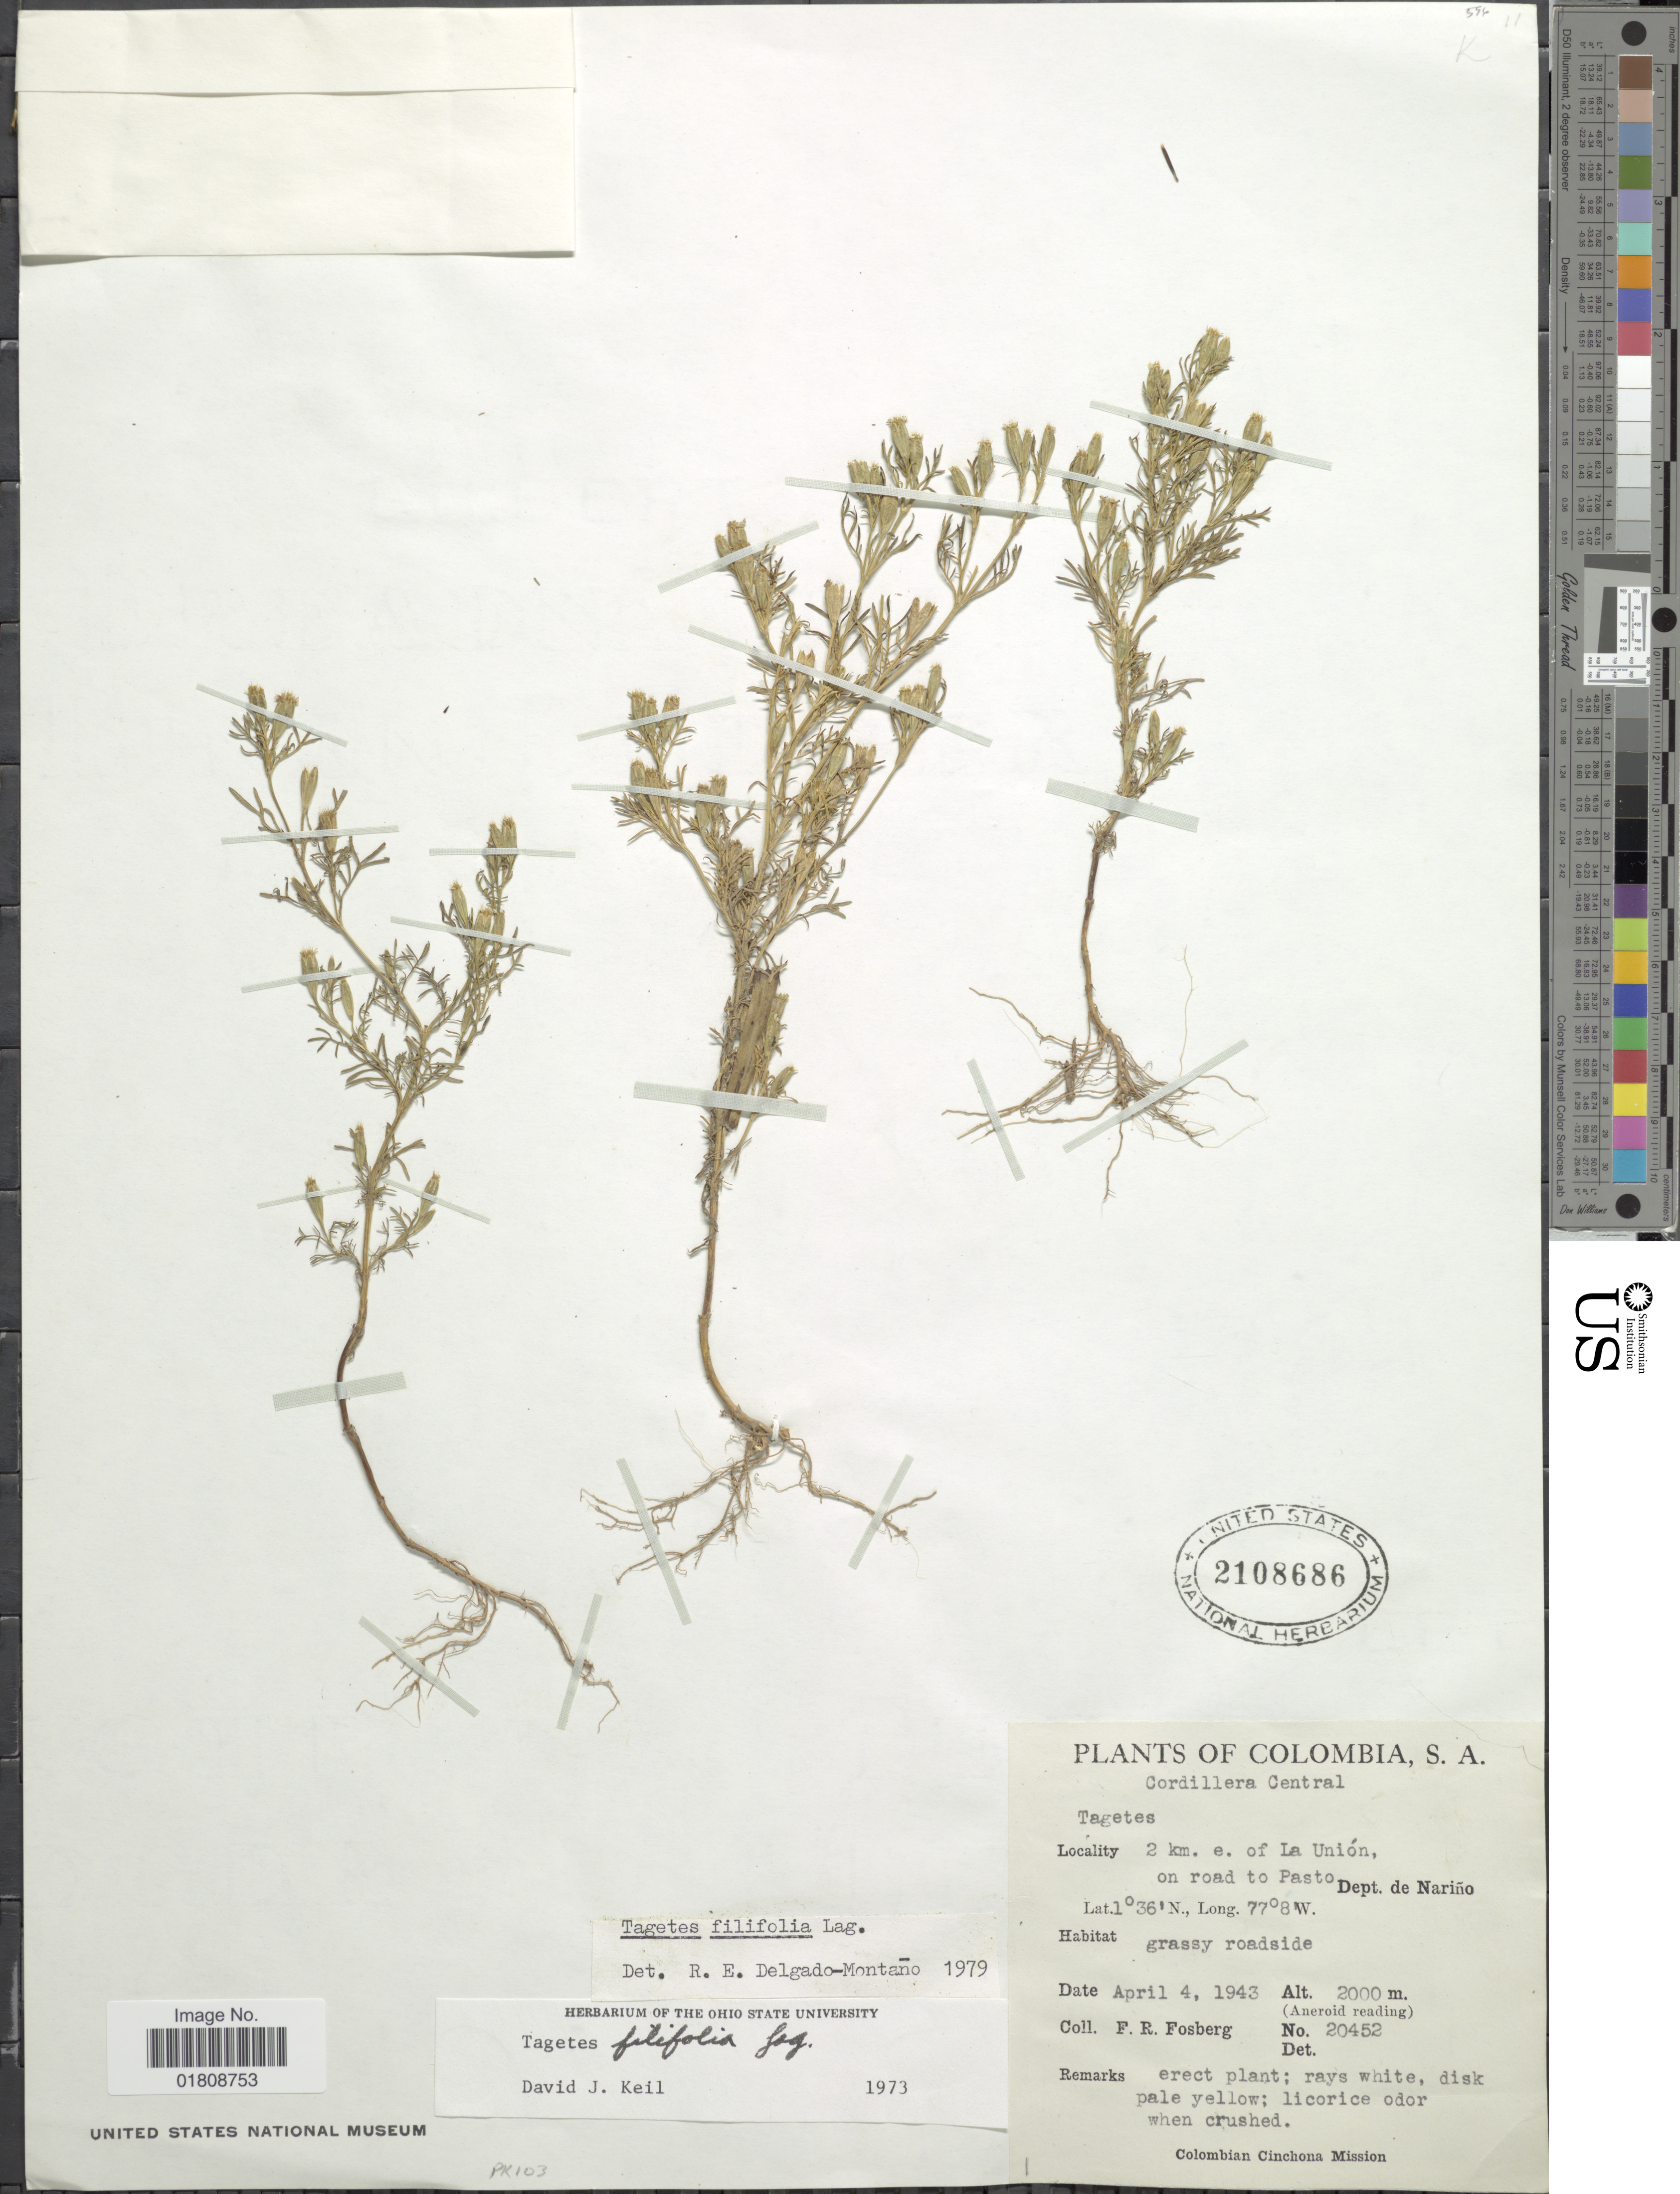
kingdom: Plantae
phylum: Tracheophyta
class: Magnoliopsida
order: Asterales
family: Asteraceae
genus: Tagetes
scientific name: Tagetes filifolia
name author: Lag.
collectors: F. R. Fosberg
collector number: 20452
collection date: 1943-04-04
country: Colombia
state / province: Nariño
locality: Cordillera Central, 2 km e of La Union, on road to Pasto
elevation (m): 2000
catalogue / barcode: US 2108686